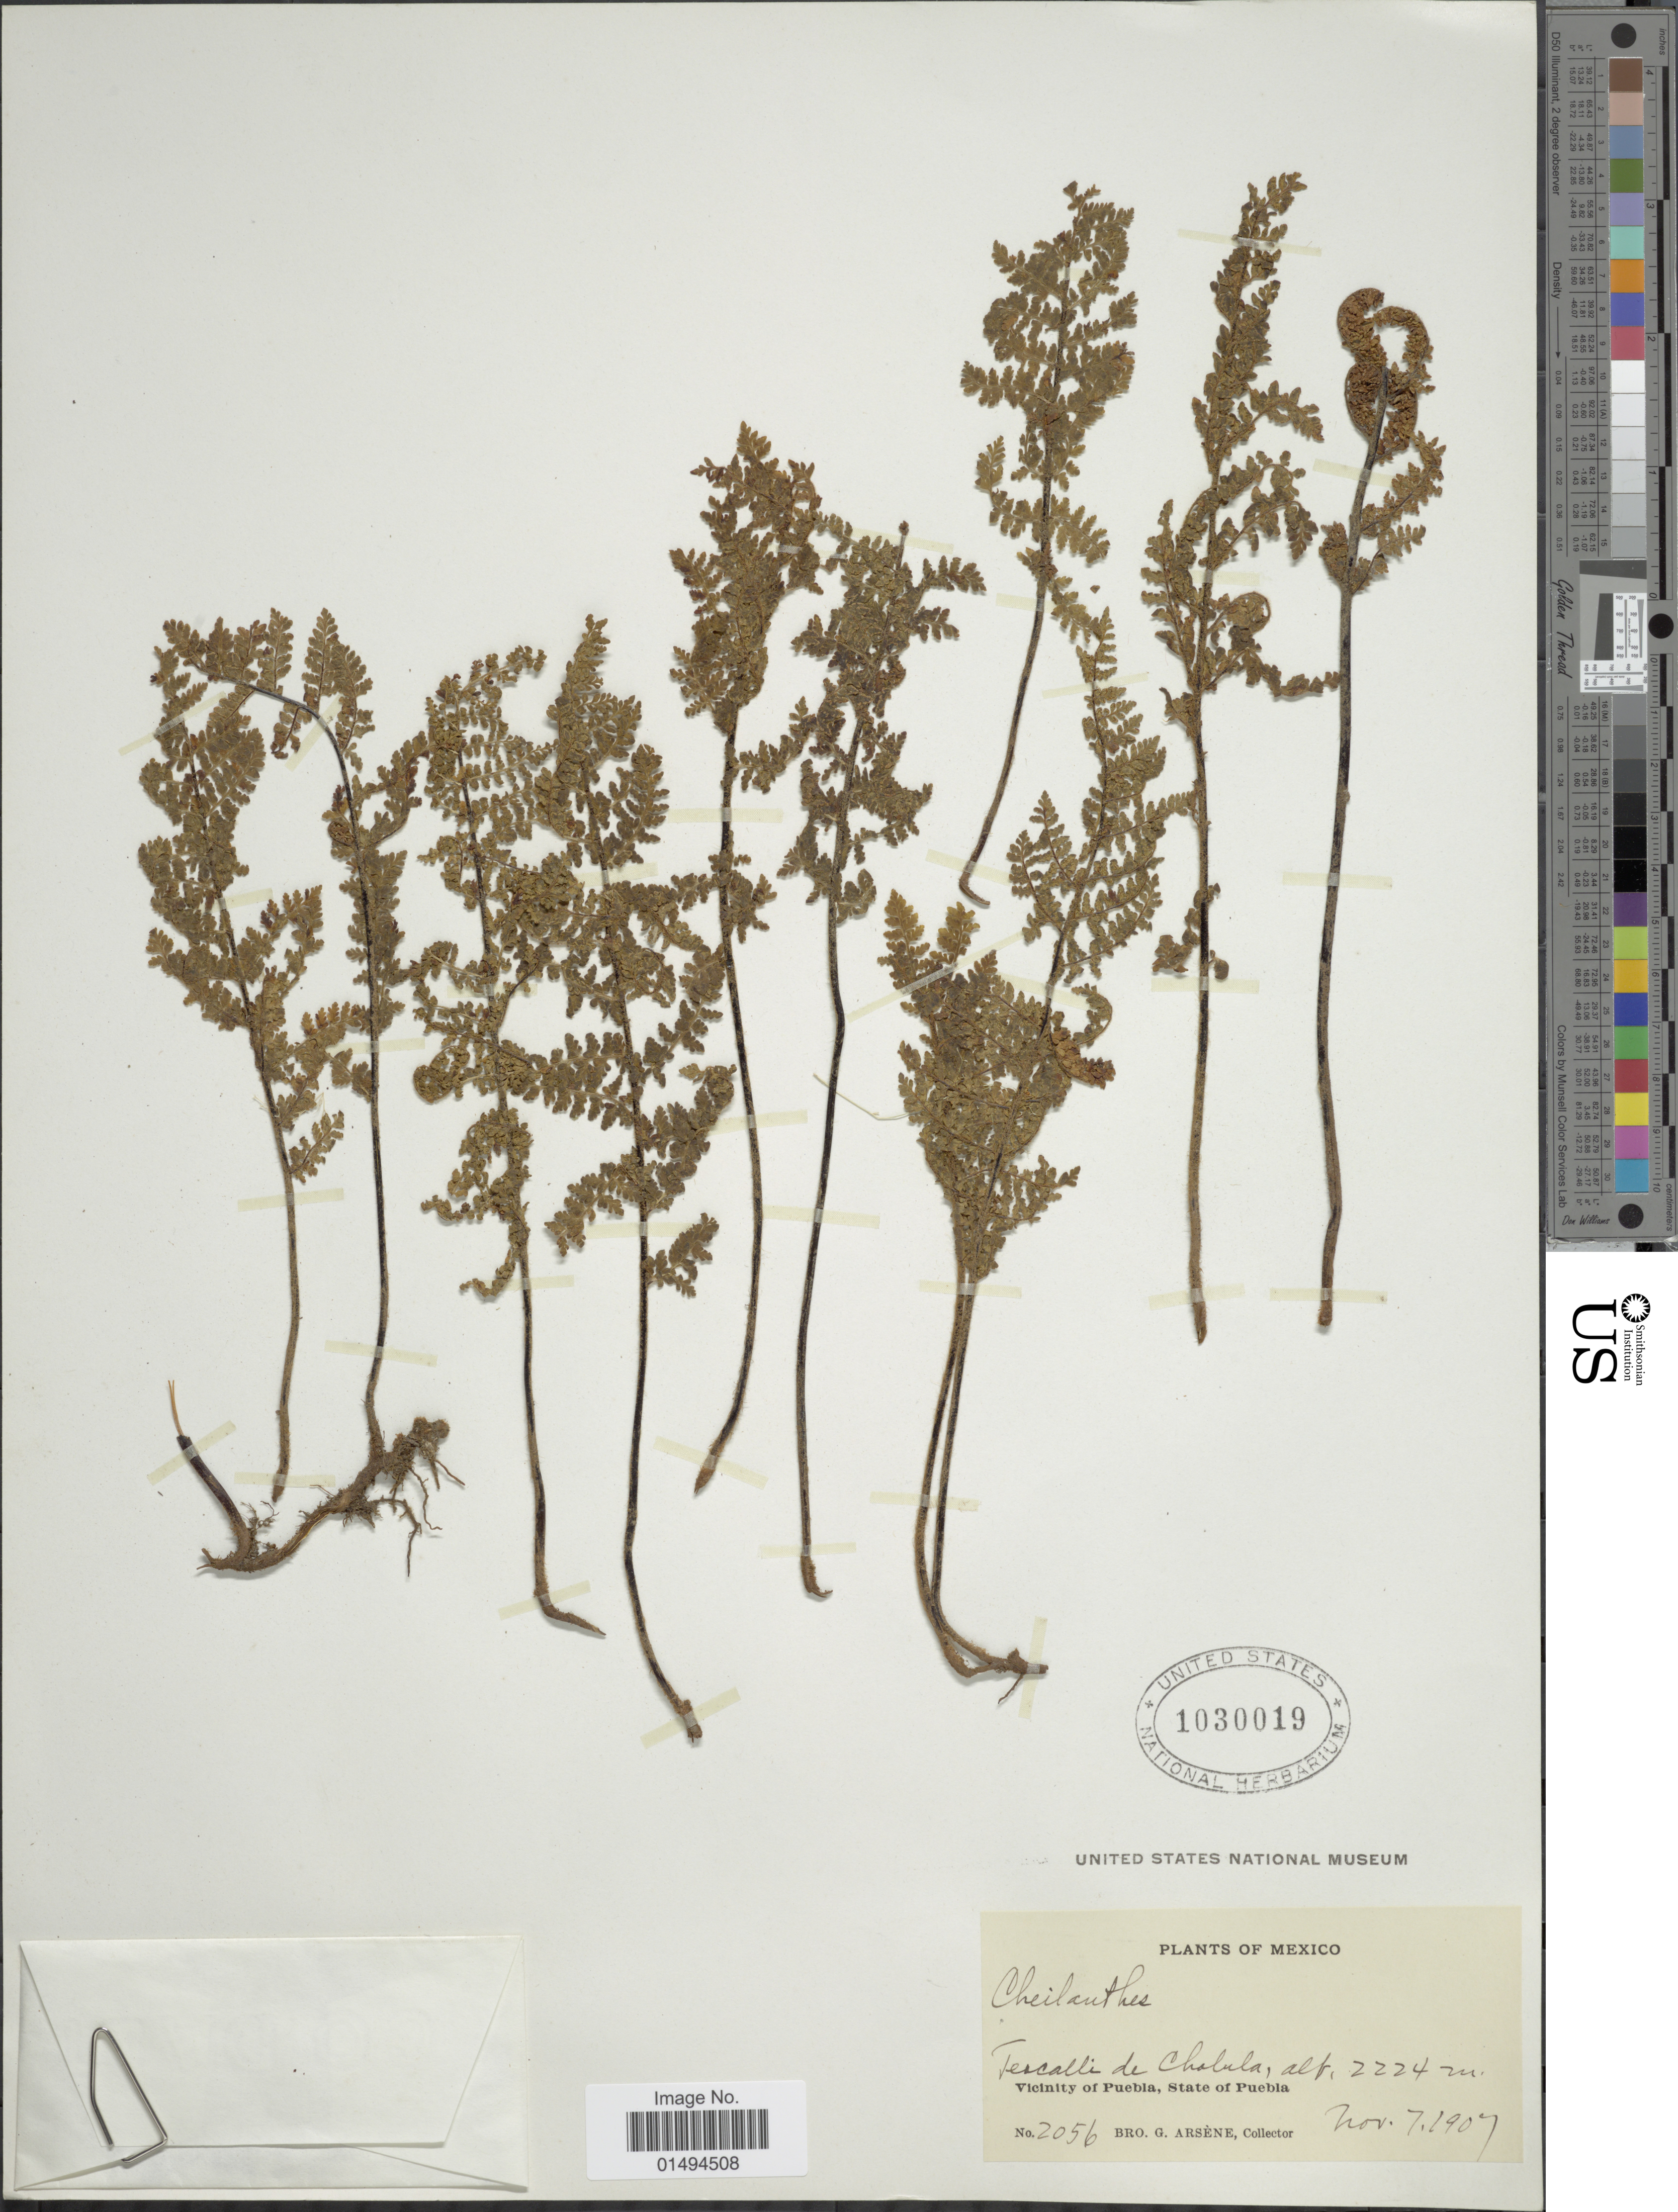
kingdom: Plantae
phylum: Tracheophyta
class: Polypodiopsida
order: Polypodiales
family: Pteridaceae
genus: Myriopteris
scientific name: Myriopteris cucullans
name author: (Fée) Grusz & Windham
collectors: Bro. G. Arsène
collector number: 2056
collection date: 1909-11-07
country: Mexico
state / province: Puebla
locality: Vicinity of Puebla, State of Puebla, Teocalli de Chalula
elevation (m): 2224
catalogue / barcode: US 1030019